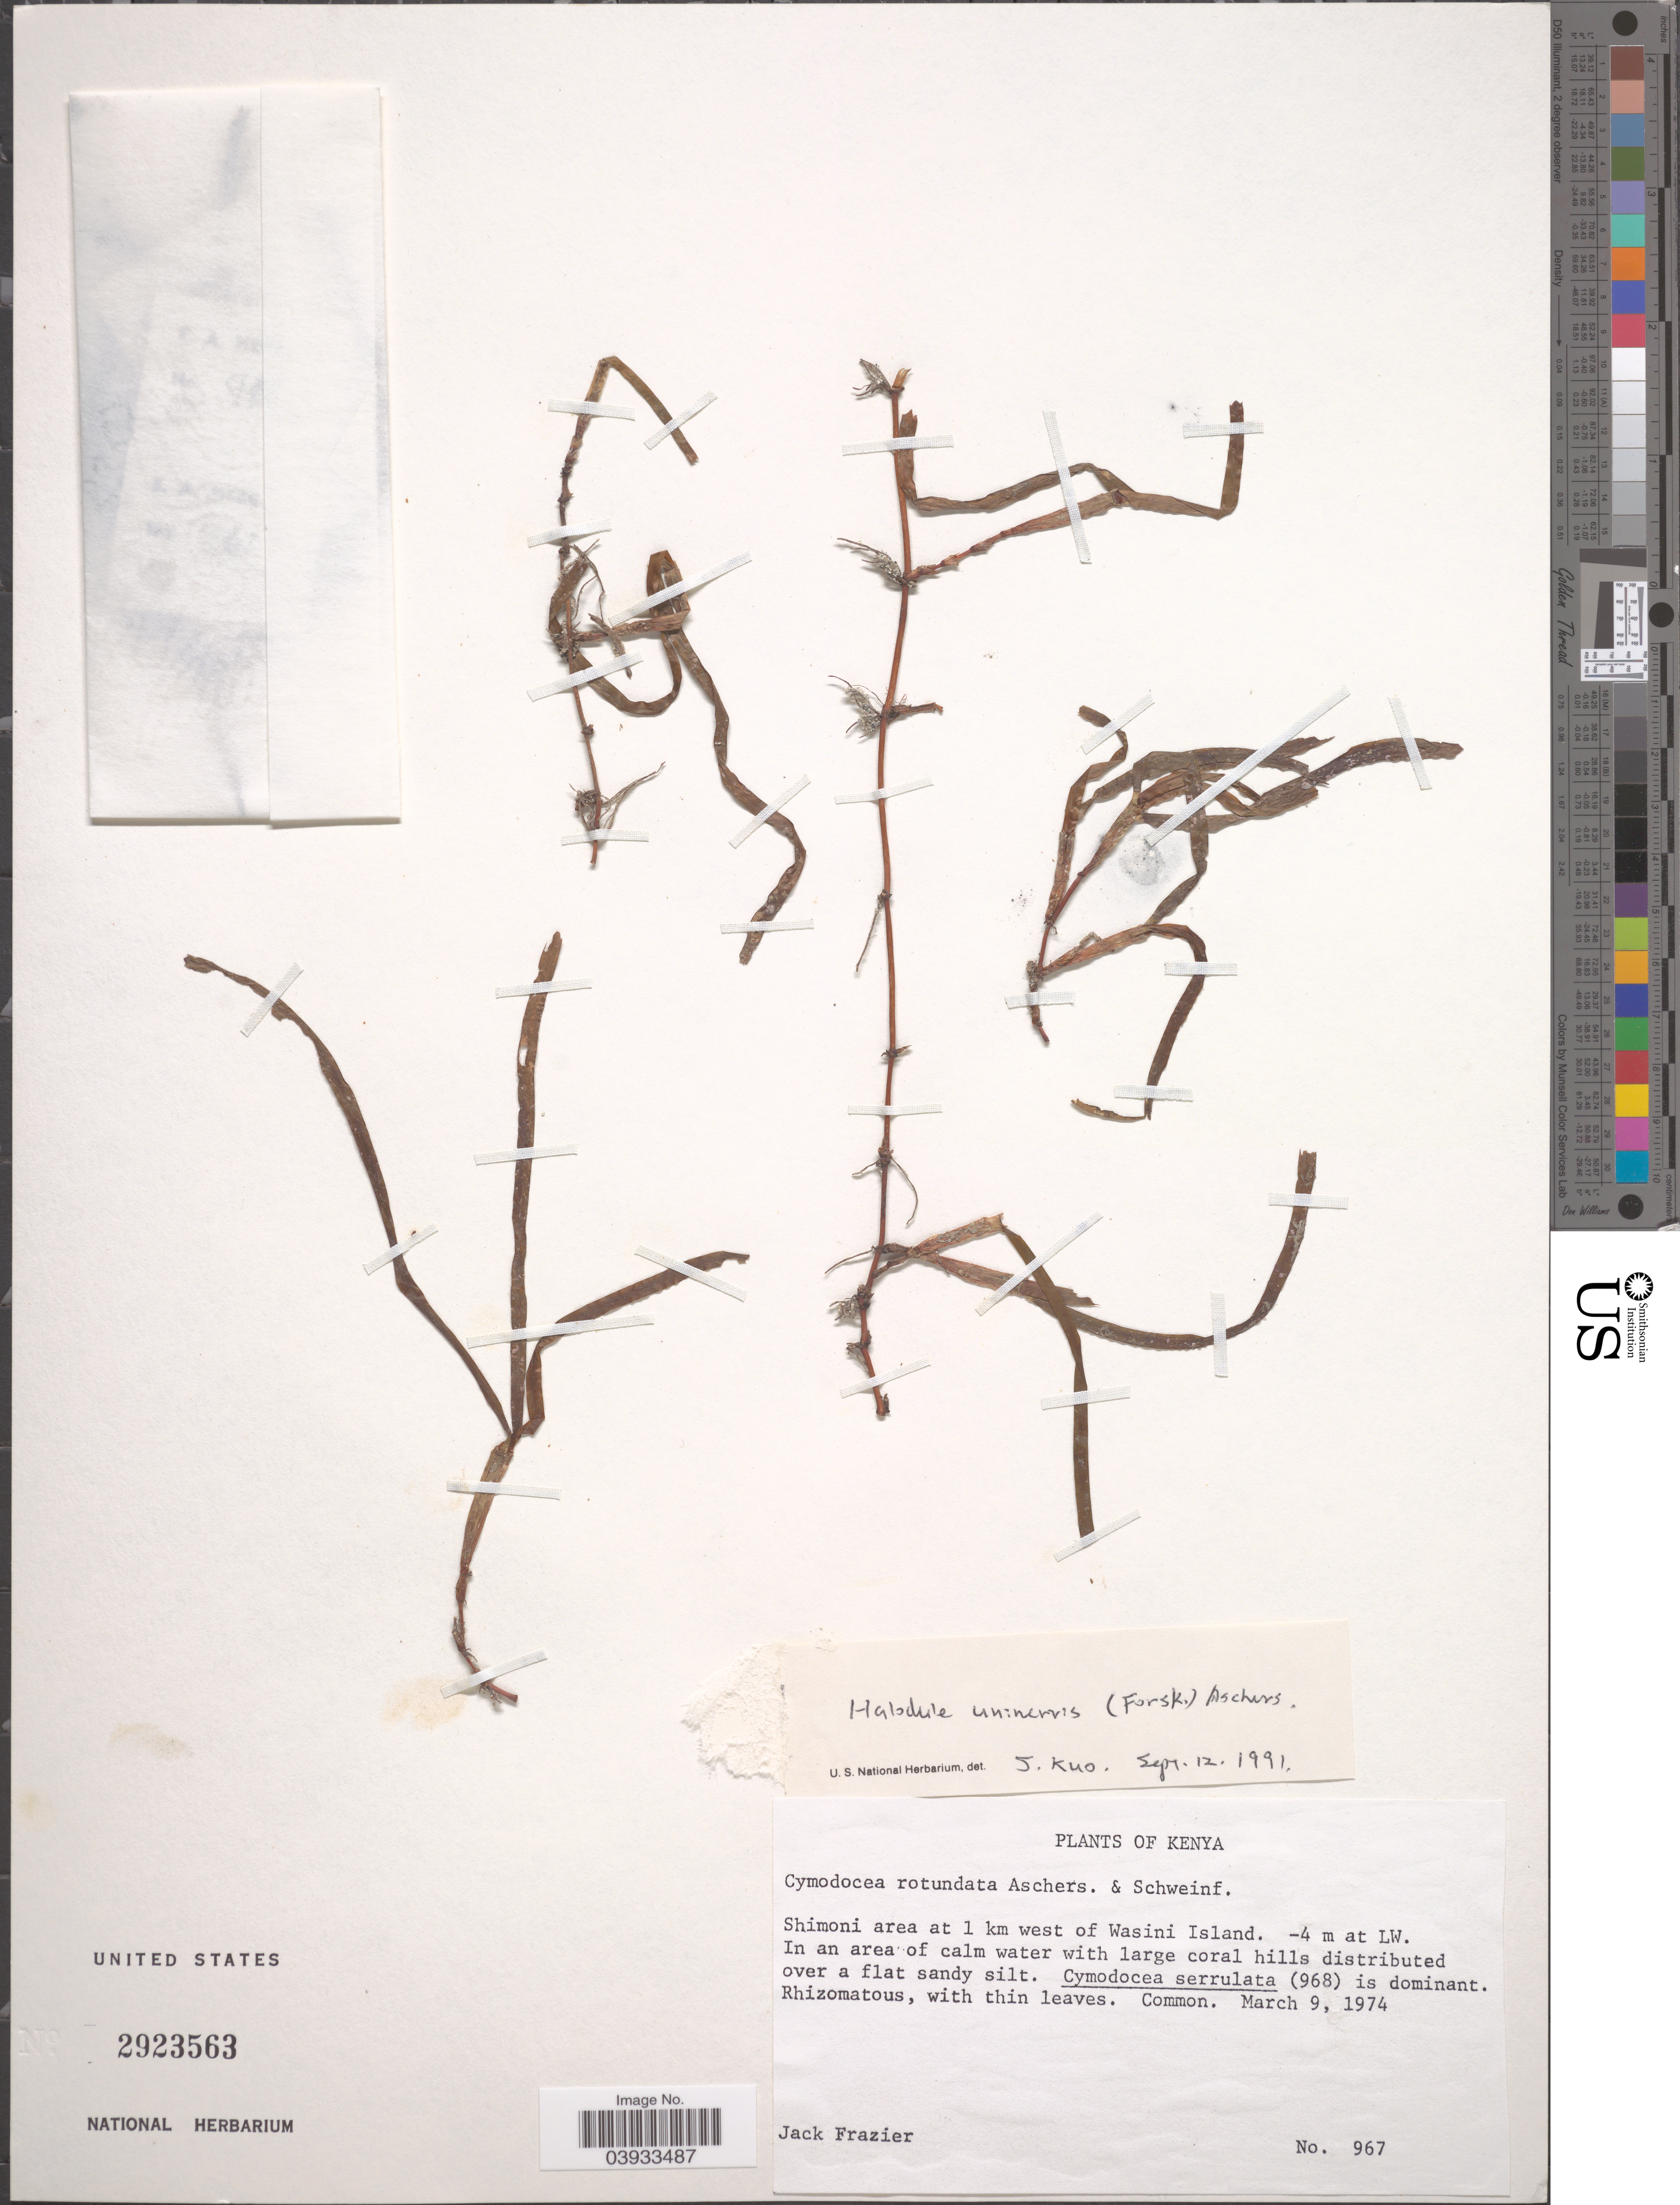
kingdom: Plantae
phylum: Tracheophyta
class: Liliopsida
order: Alismatales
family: Cymodoceaceae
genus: Cymodocea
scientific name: Cymodocea rotundata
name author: Asch. & Schweinf.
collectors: J. Frazier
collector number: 967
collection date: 1974-03-09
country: Kenya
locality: Shimoni area at 1 km west of Wasini Island. 4 m at LW.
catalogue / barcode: US 2923563